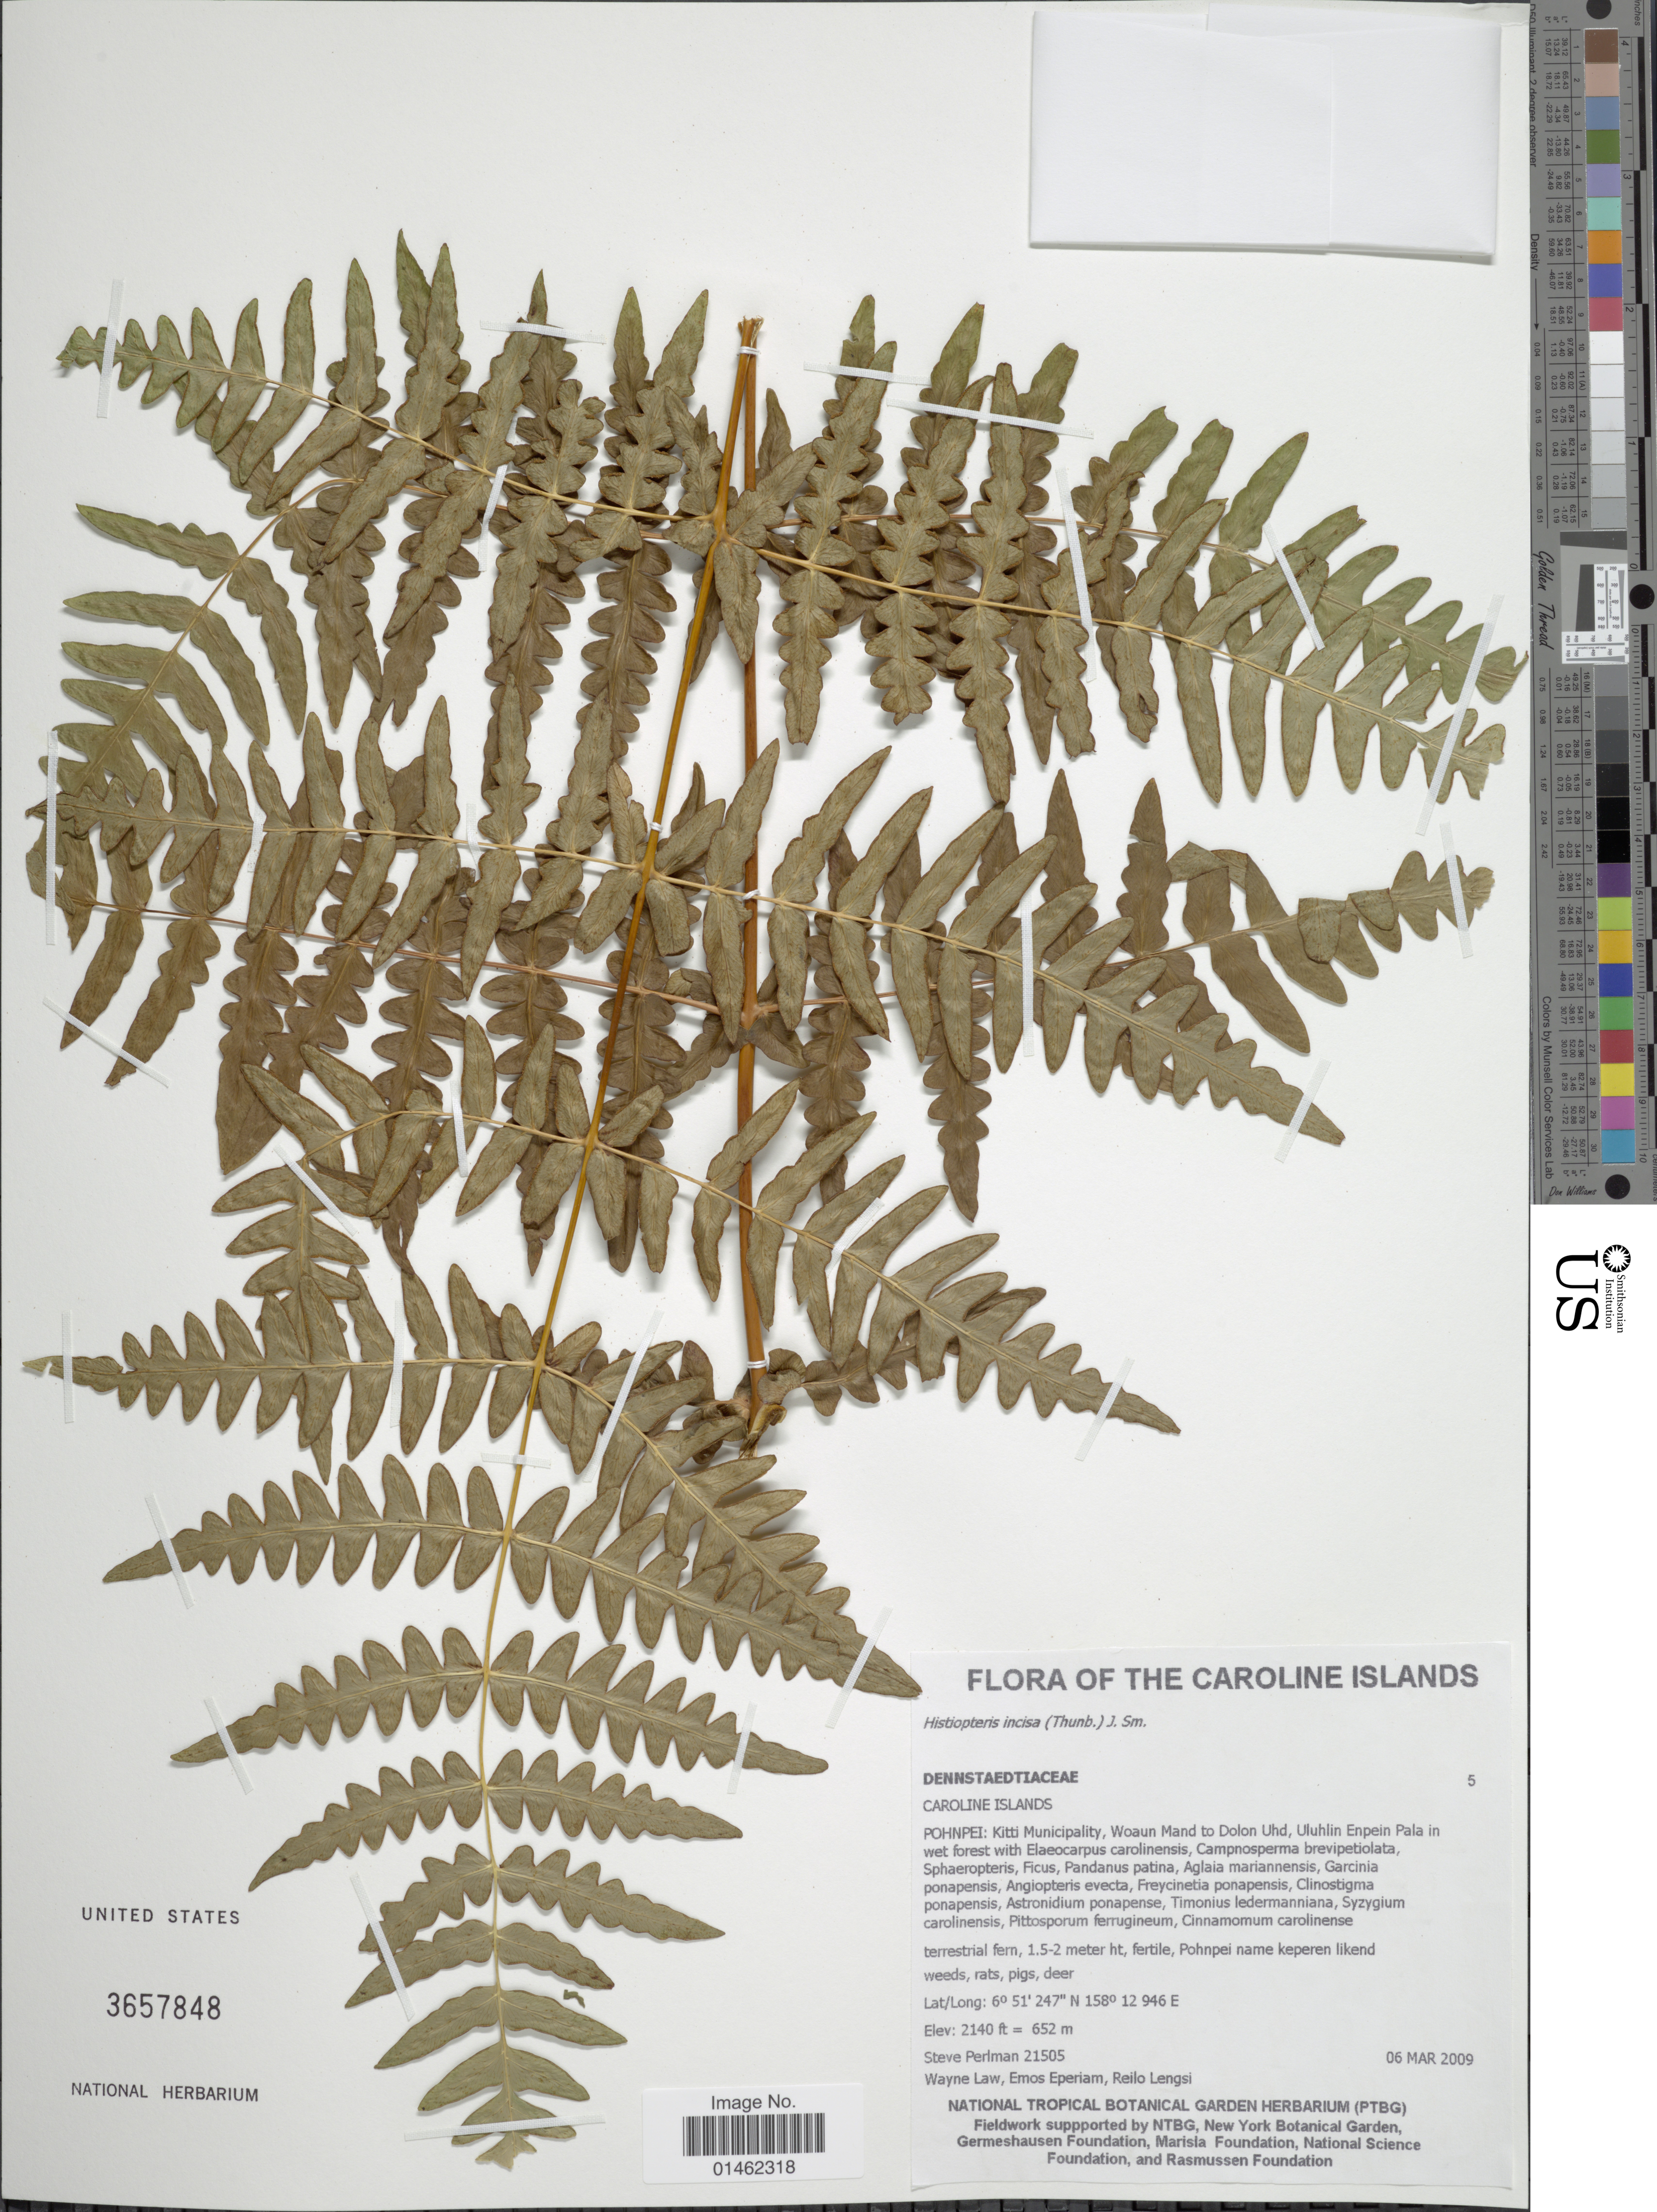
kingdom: Plantae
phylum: Tracheophyta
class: Polypodiopsida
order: Polypodiales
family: Dennstaedtiaceae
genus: Histiopteris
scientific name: Histiopteris incisa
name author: (Thunb.) J. Sm.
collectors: S. Perlman, W. Law, P. Eperiam & R. Lengsi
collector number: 21505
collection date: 2009-03-06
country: Micronesia, Federated States of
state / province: Pohnpei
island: Pohnpei [Ponape]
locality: Kitti Municipality, Woaun Mand to Dolon Uhd, Uluhlin Enpein Pala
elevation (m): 652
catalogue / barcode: US 3657848